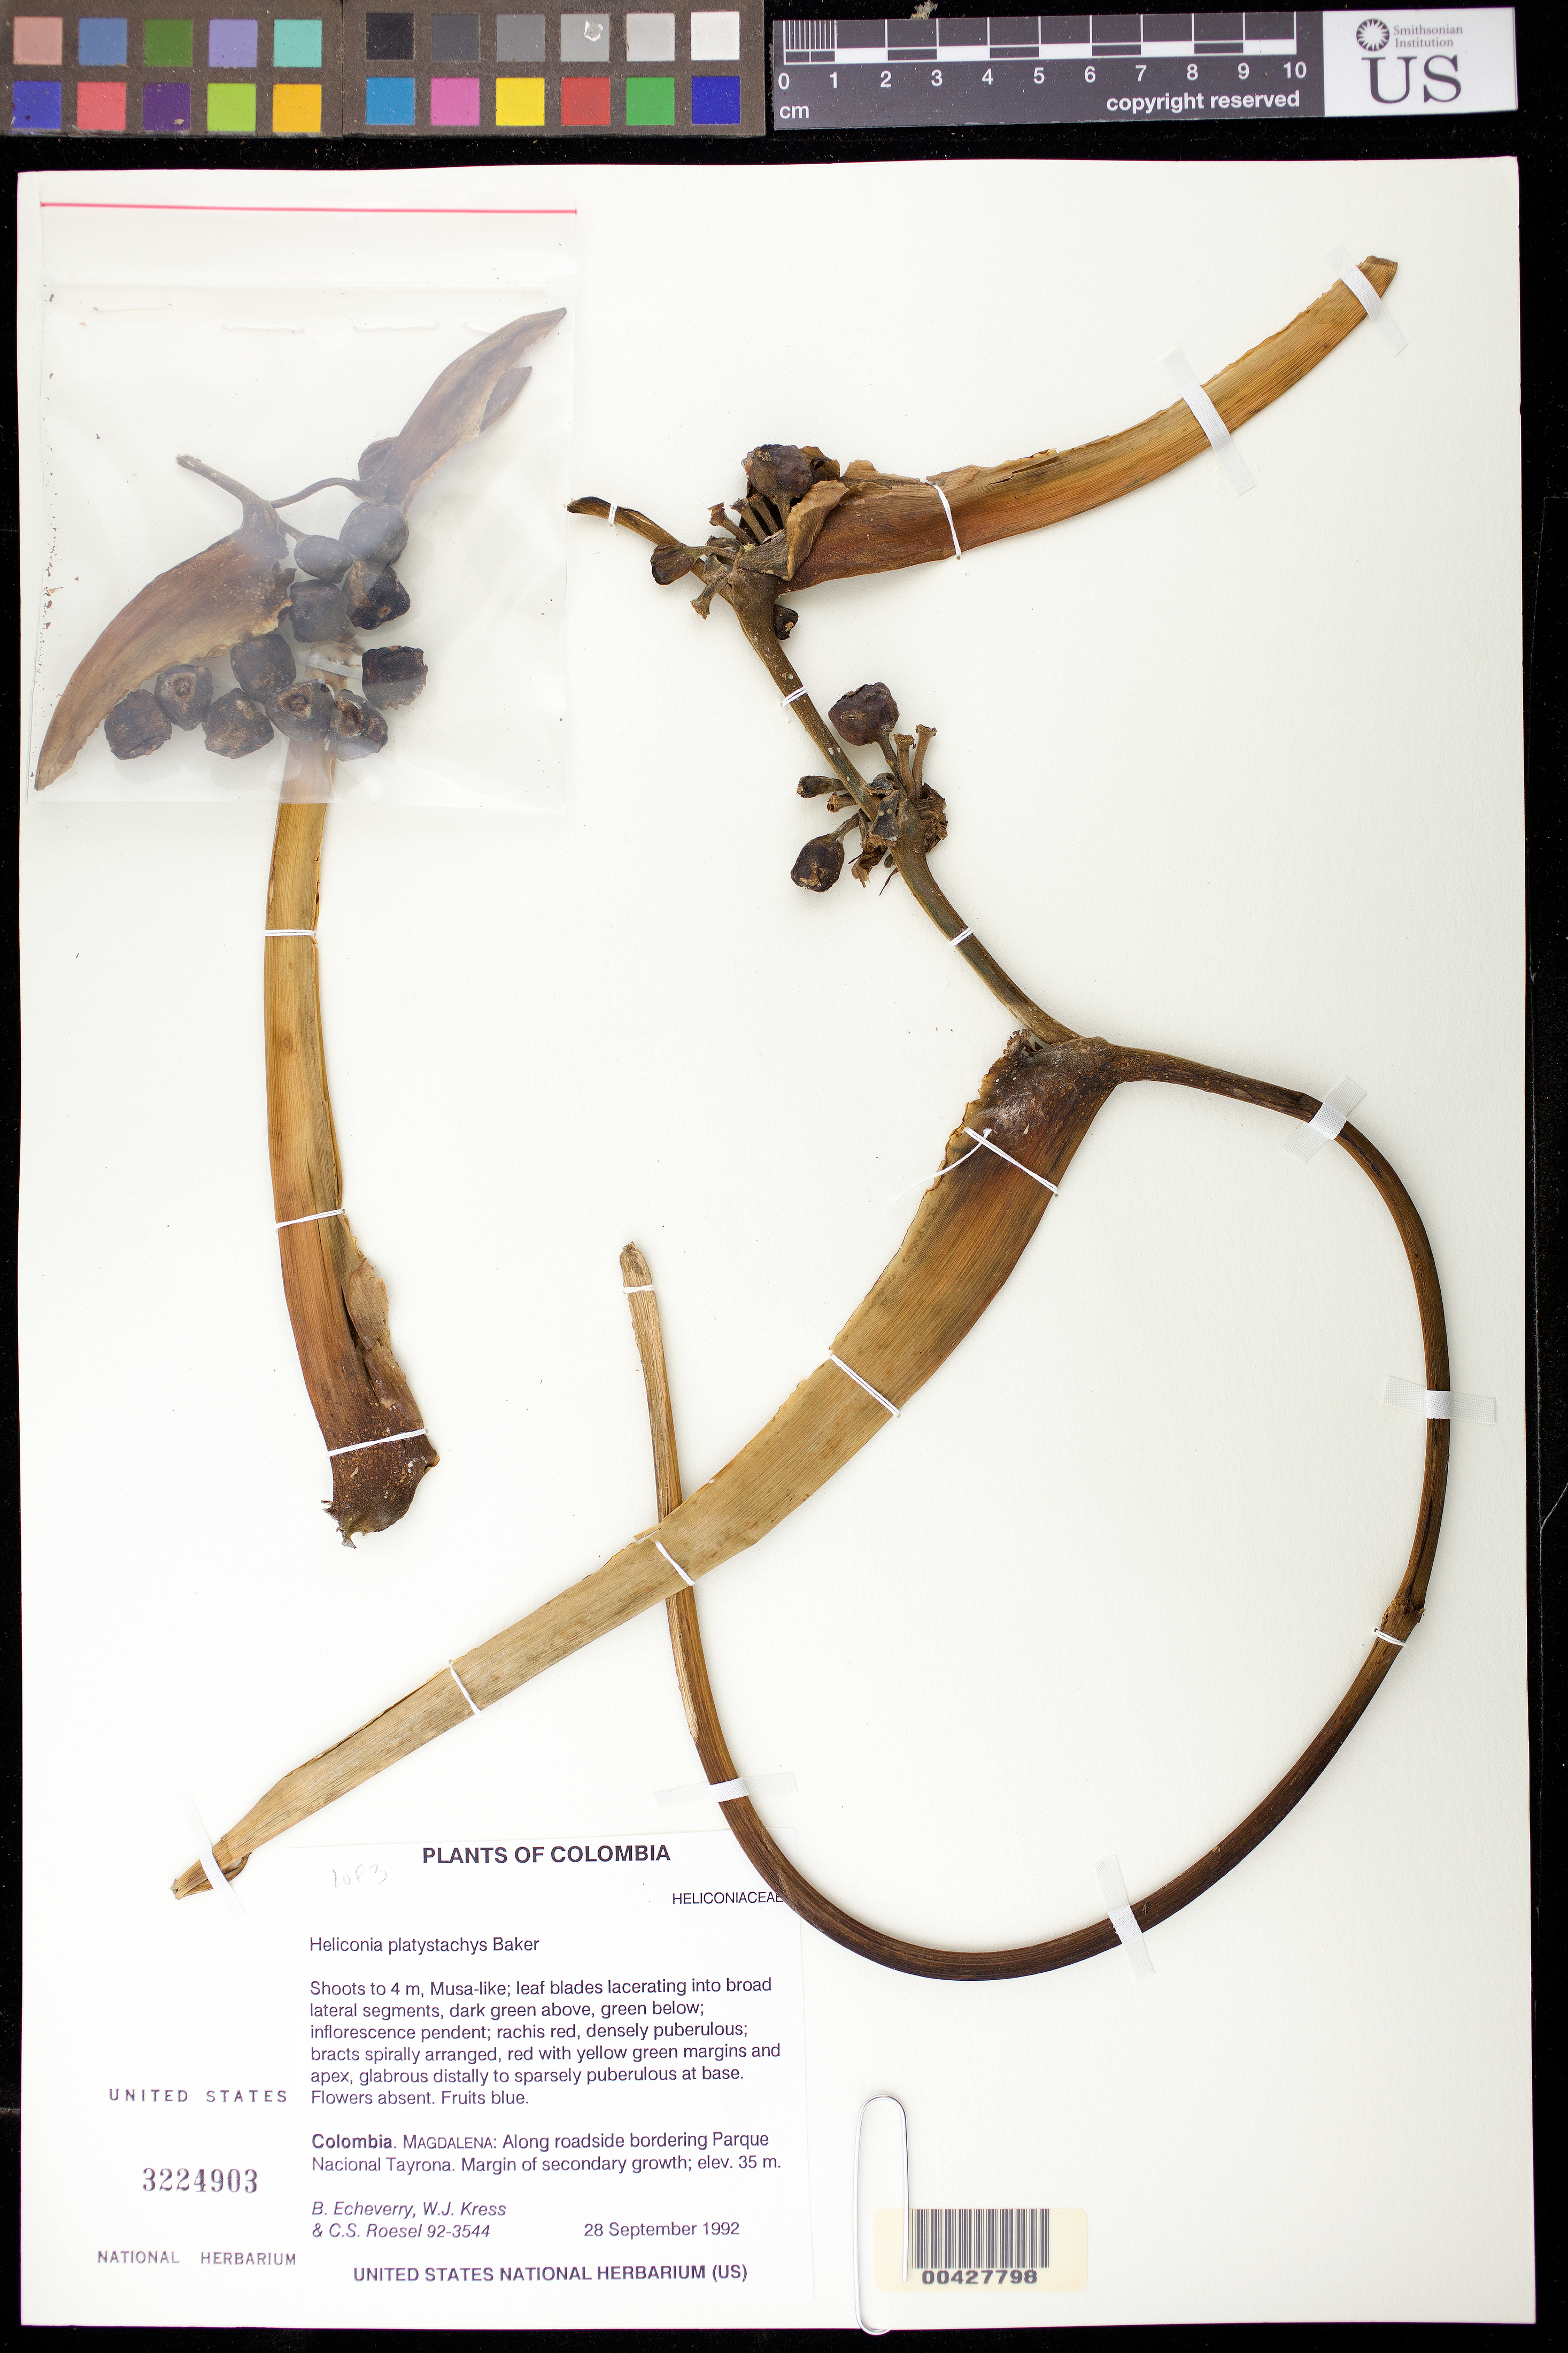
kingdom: Plantae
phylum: Tracheophyta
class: Liliopsida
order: Zingiberales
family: Heliconiaceae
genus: Heliconia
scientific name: Heliconia platystachys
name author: Baker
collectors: B. Echeverry, W. J. Kress & C. S. Roesel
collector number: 92-3544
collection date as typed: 28 Sep 1992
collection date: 1992-09-28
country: Colombia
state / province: Magdalena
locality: Along roadside bordering tayrona National Park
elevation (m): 35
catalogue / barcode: US 3224903